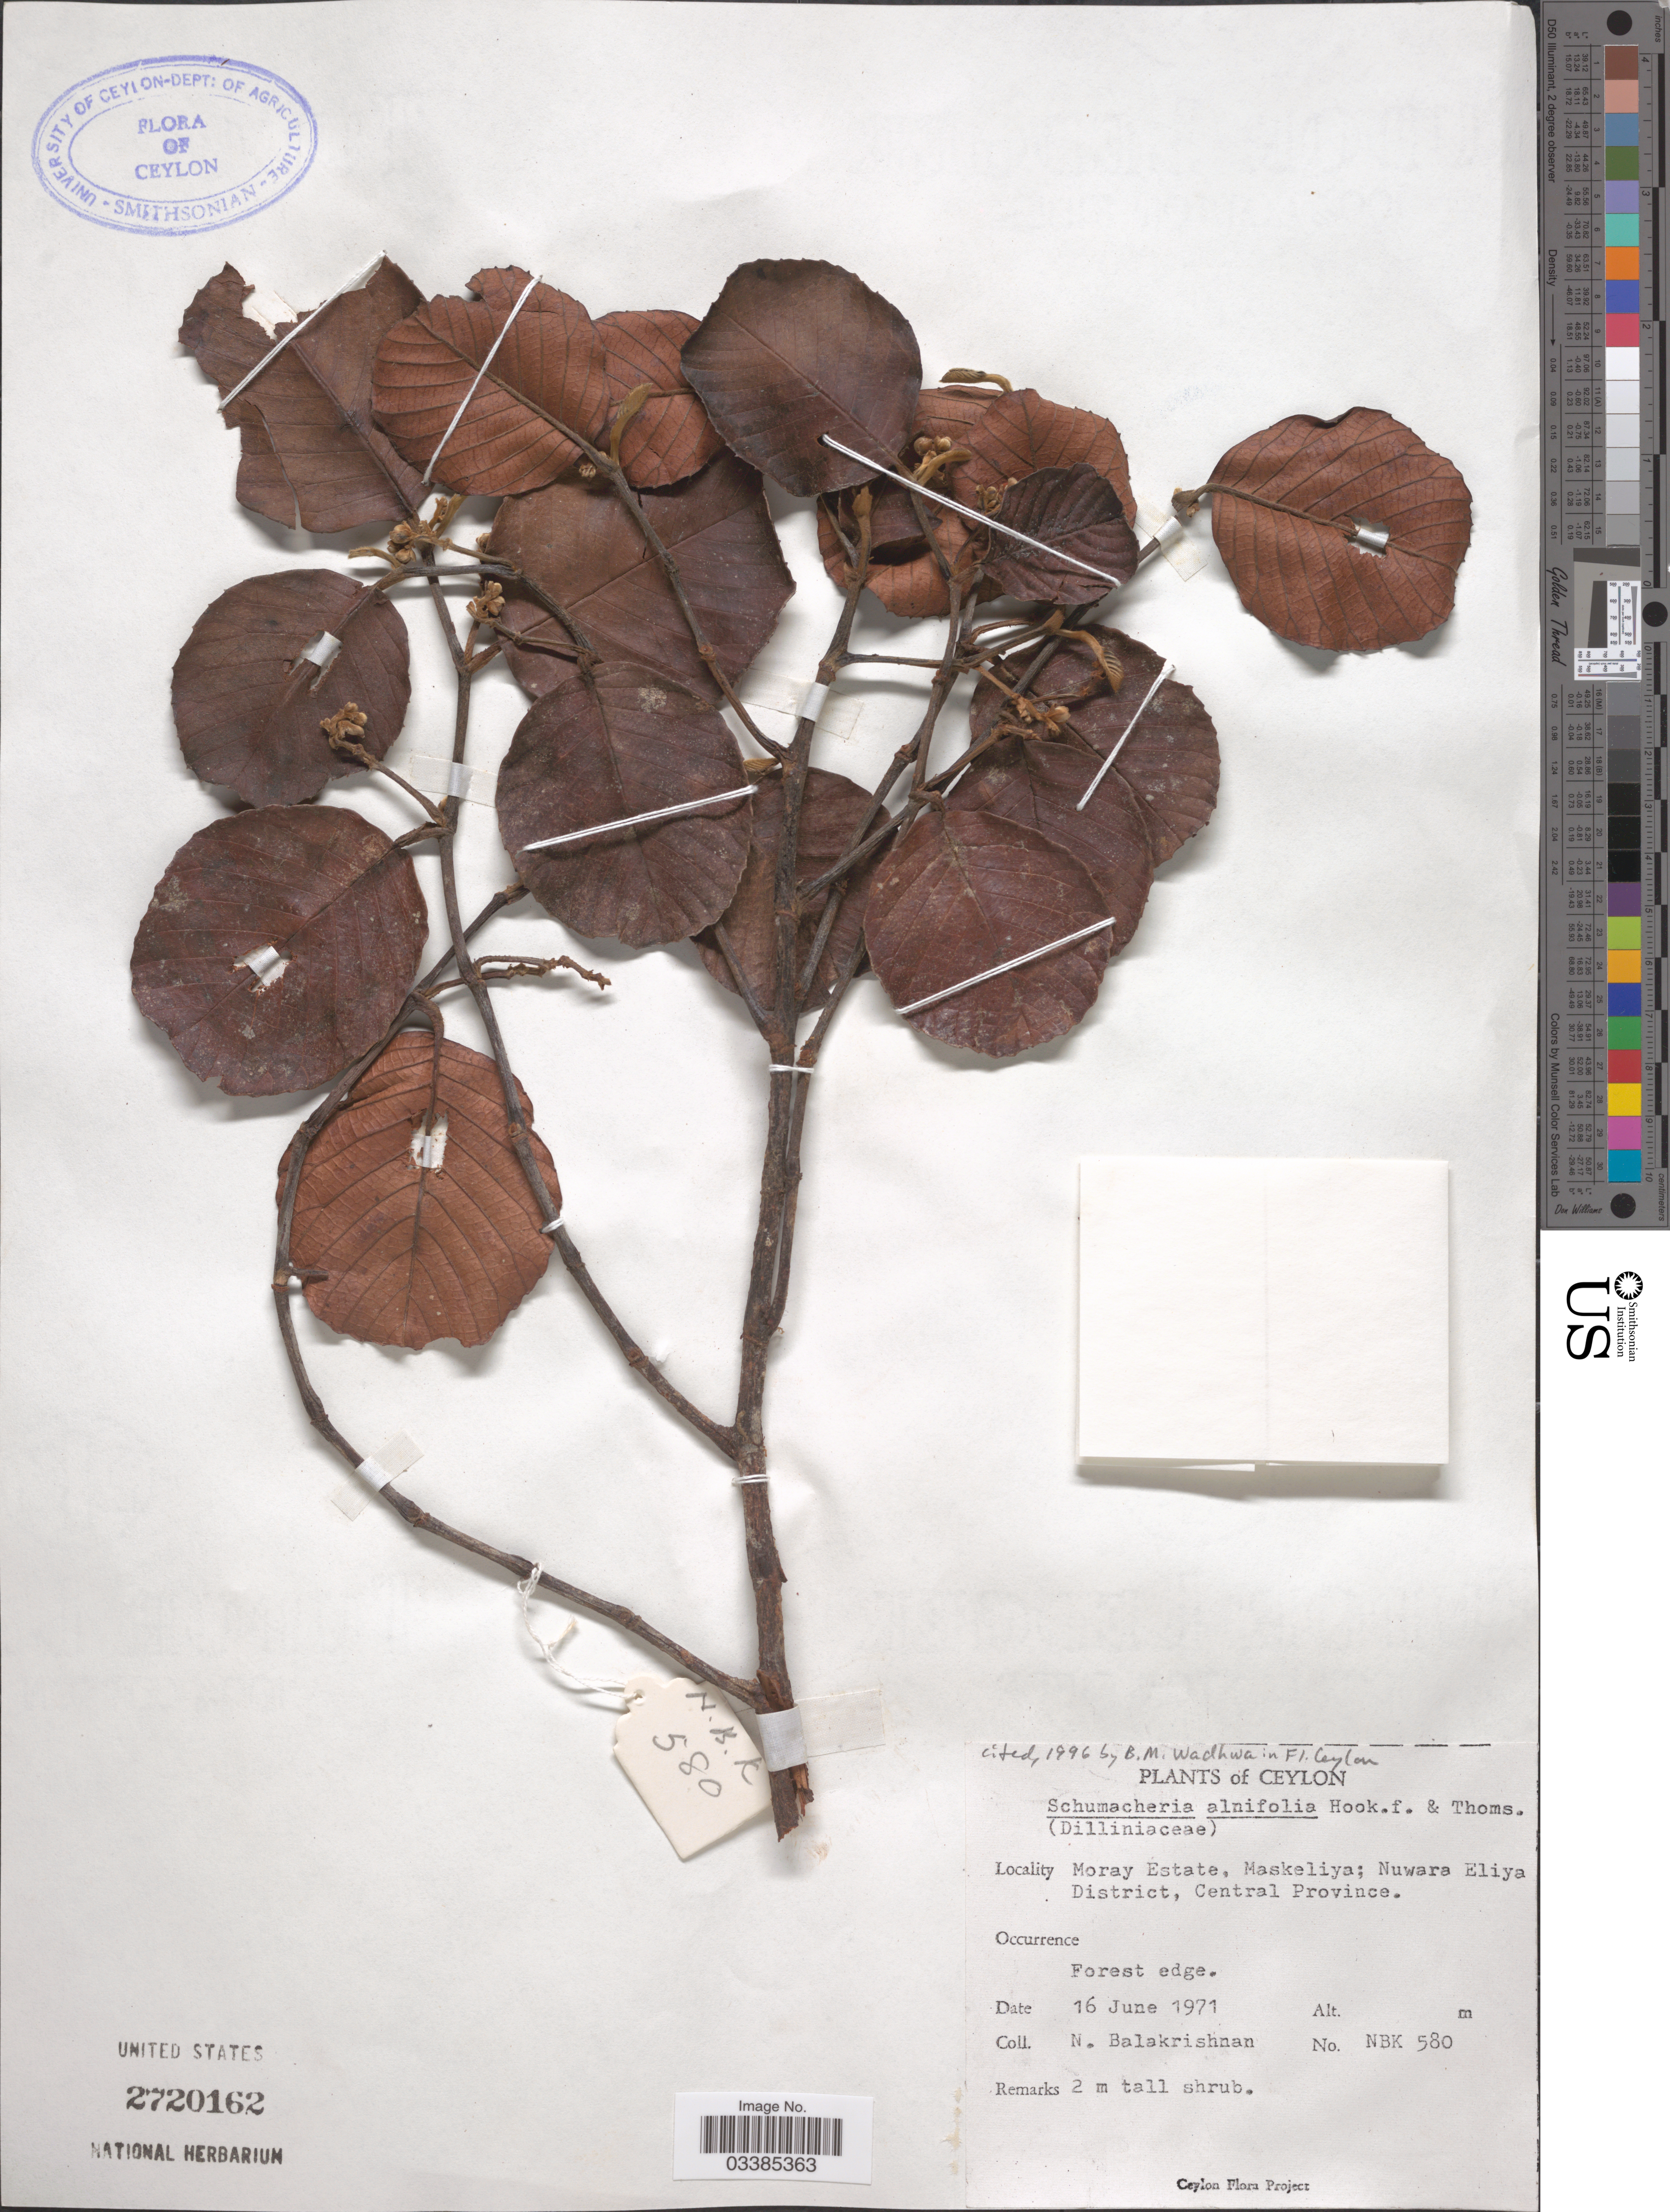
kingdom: Plantae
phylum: Tracheophyta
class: Magnoliopsida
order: Dilleniales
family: Dilleniaceae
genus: Schumacheria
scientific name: Schumacheria alnifolia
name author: Hook. f. & Thomson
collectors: N. Balakrishnan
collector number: NBK 580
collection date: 1971-06-16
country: Sri Lanka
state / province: Central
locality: Ceylon, Moray Estate, Maskeliya; Nuwara Eliya District.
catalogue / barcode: US 2720162